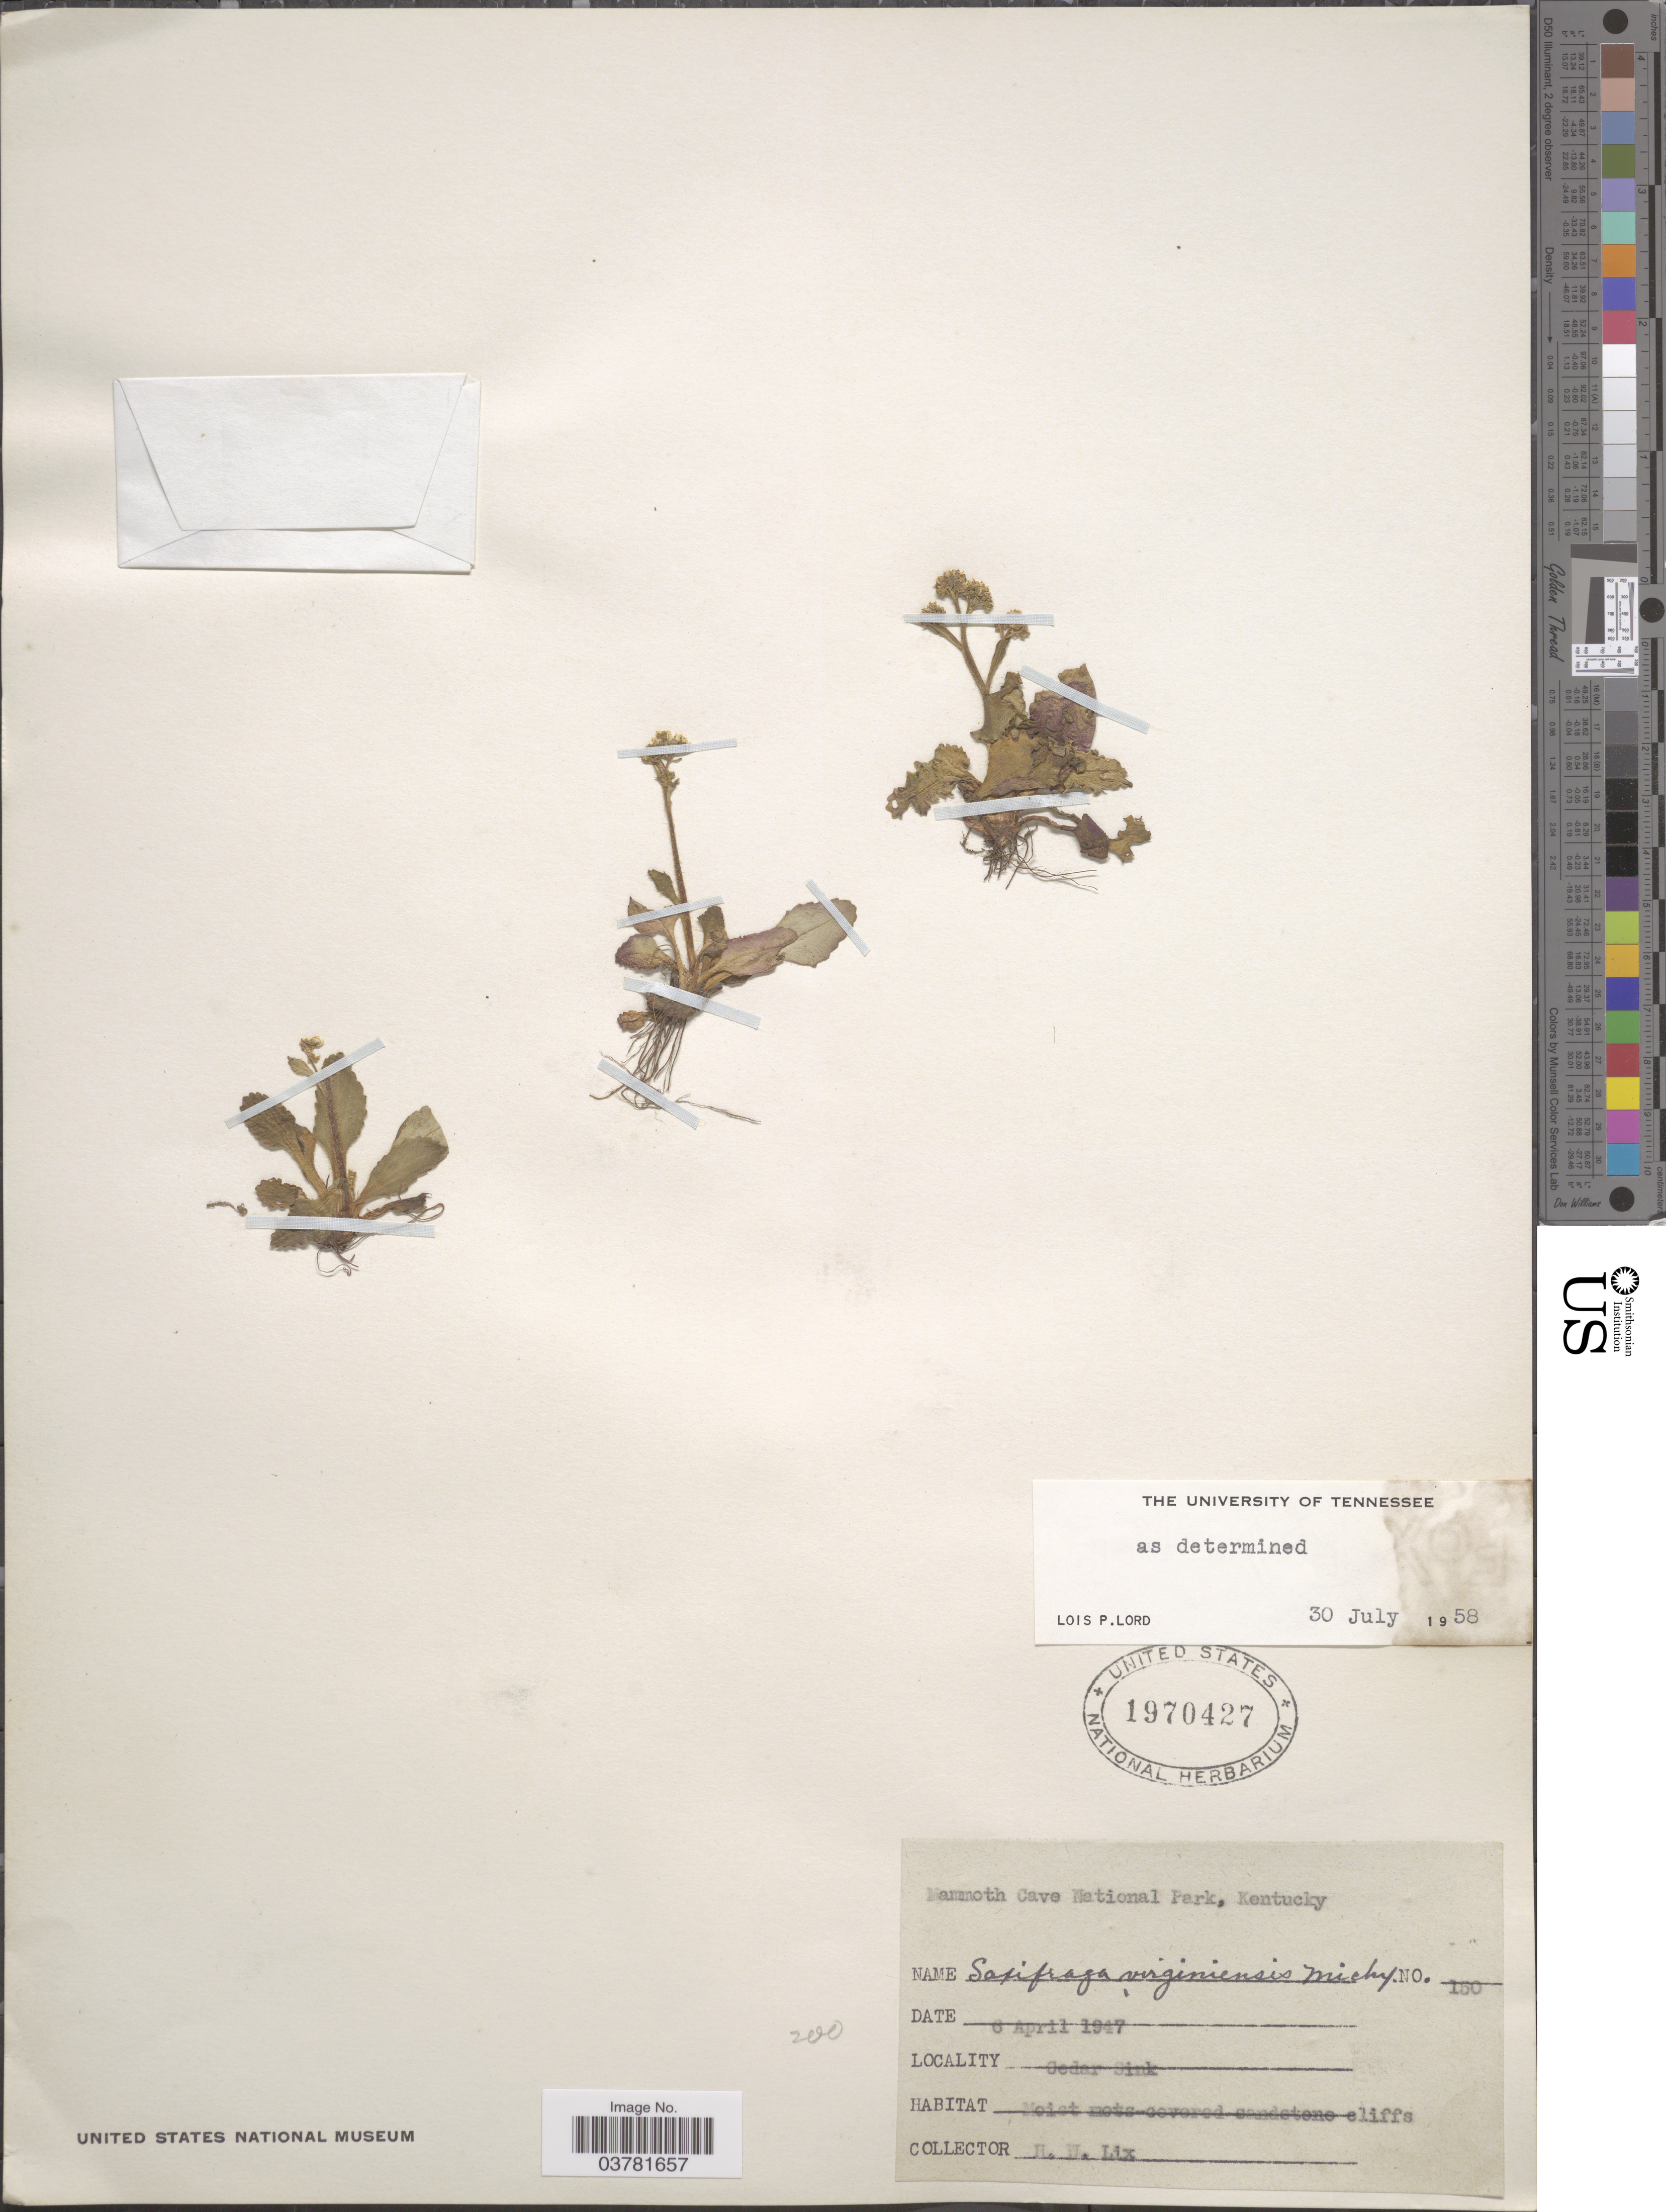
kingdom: Plantae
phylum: Tracheophyta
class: Magnoliopsida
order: Saxifragales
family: Saxifragaceae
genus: Micranthes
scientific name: Micranthes virginiensis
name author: (Michx.) Small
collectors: H. W. Lix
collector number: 150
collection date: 1947-04-06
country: United States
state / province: Kentucky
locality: Mammoth Cave National Park. Cedar Sink.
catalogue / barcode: US 1970427